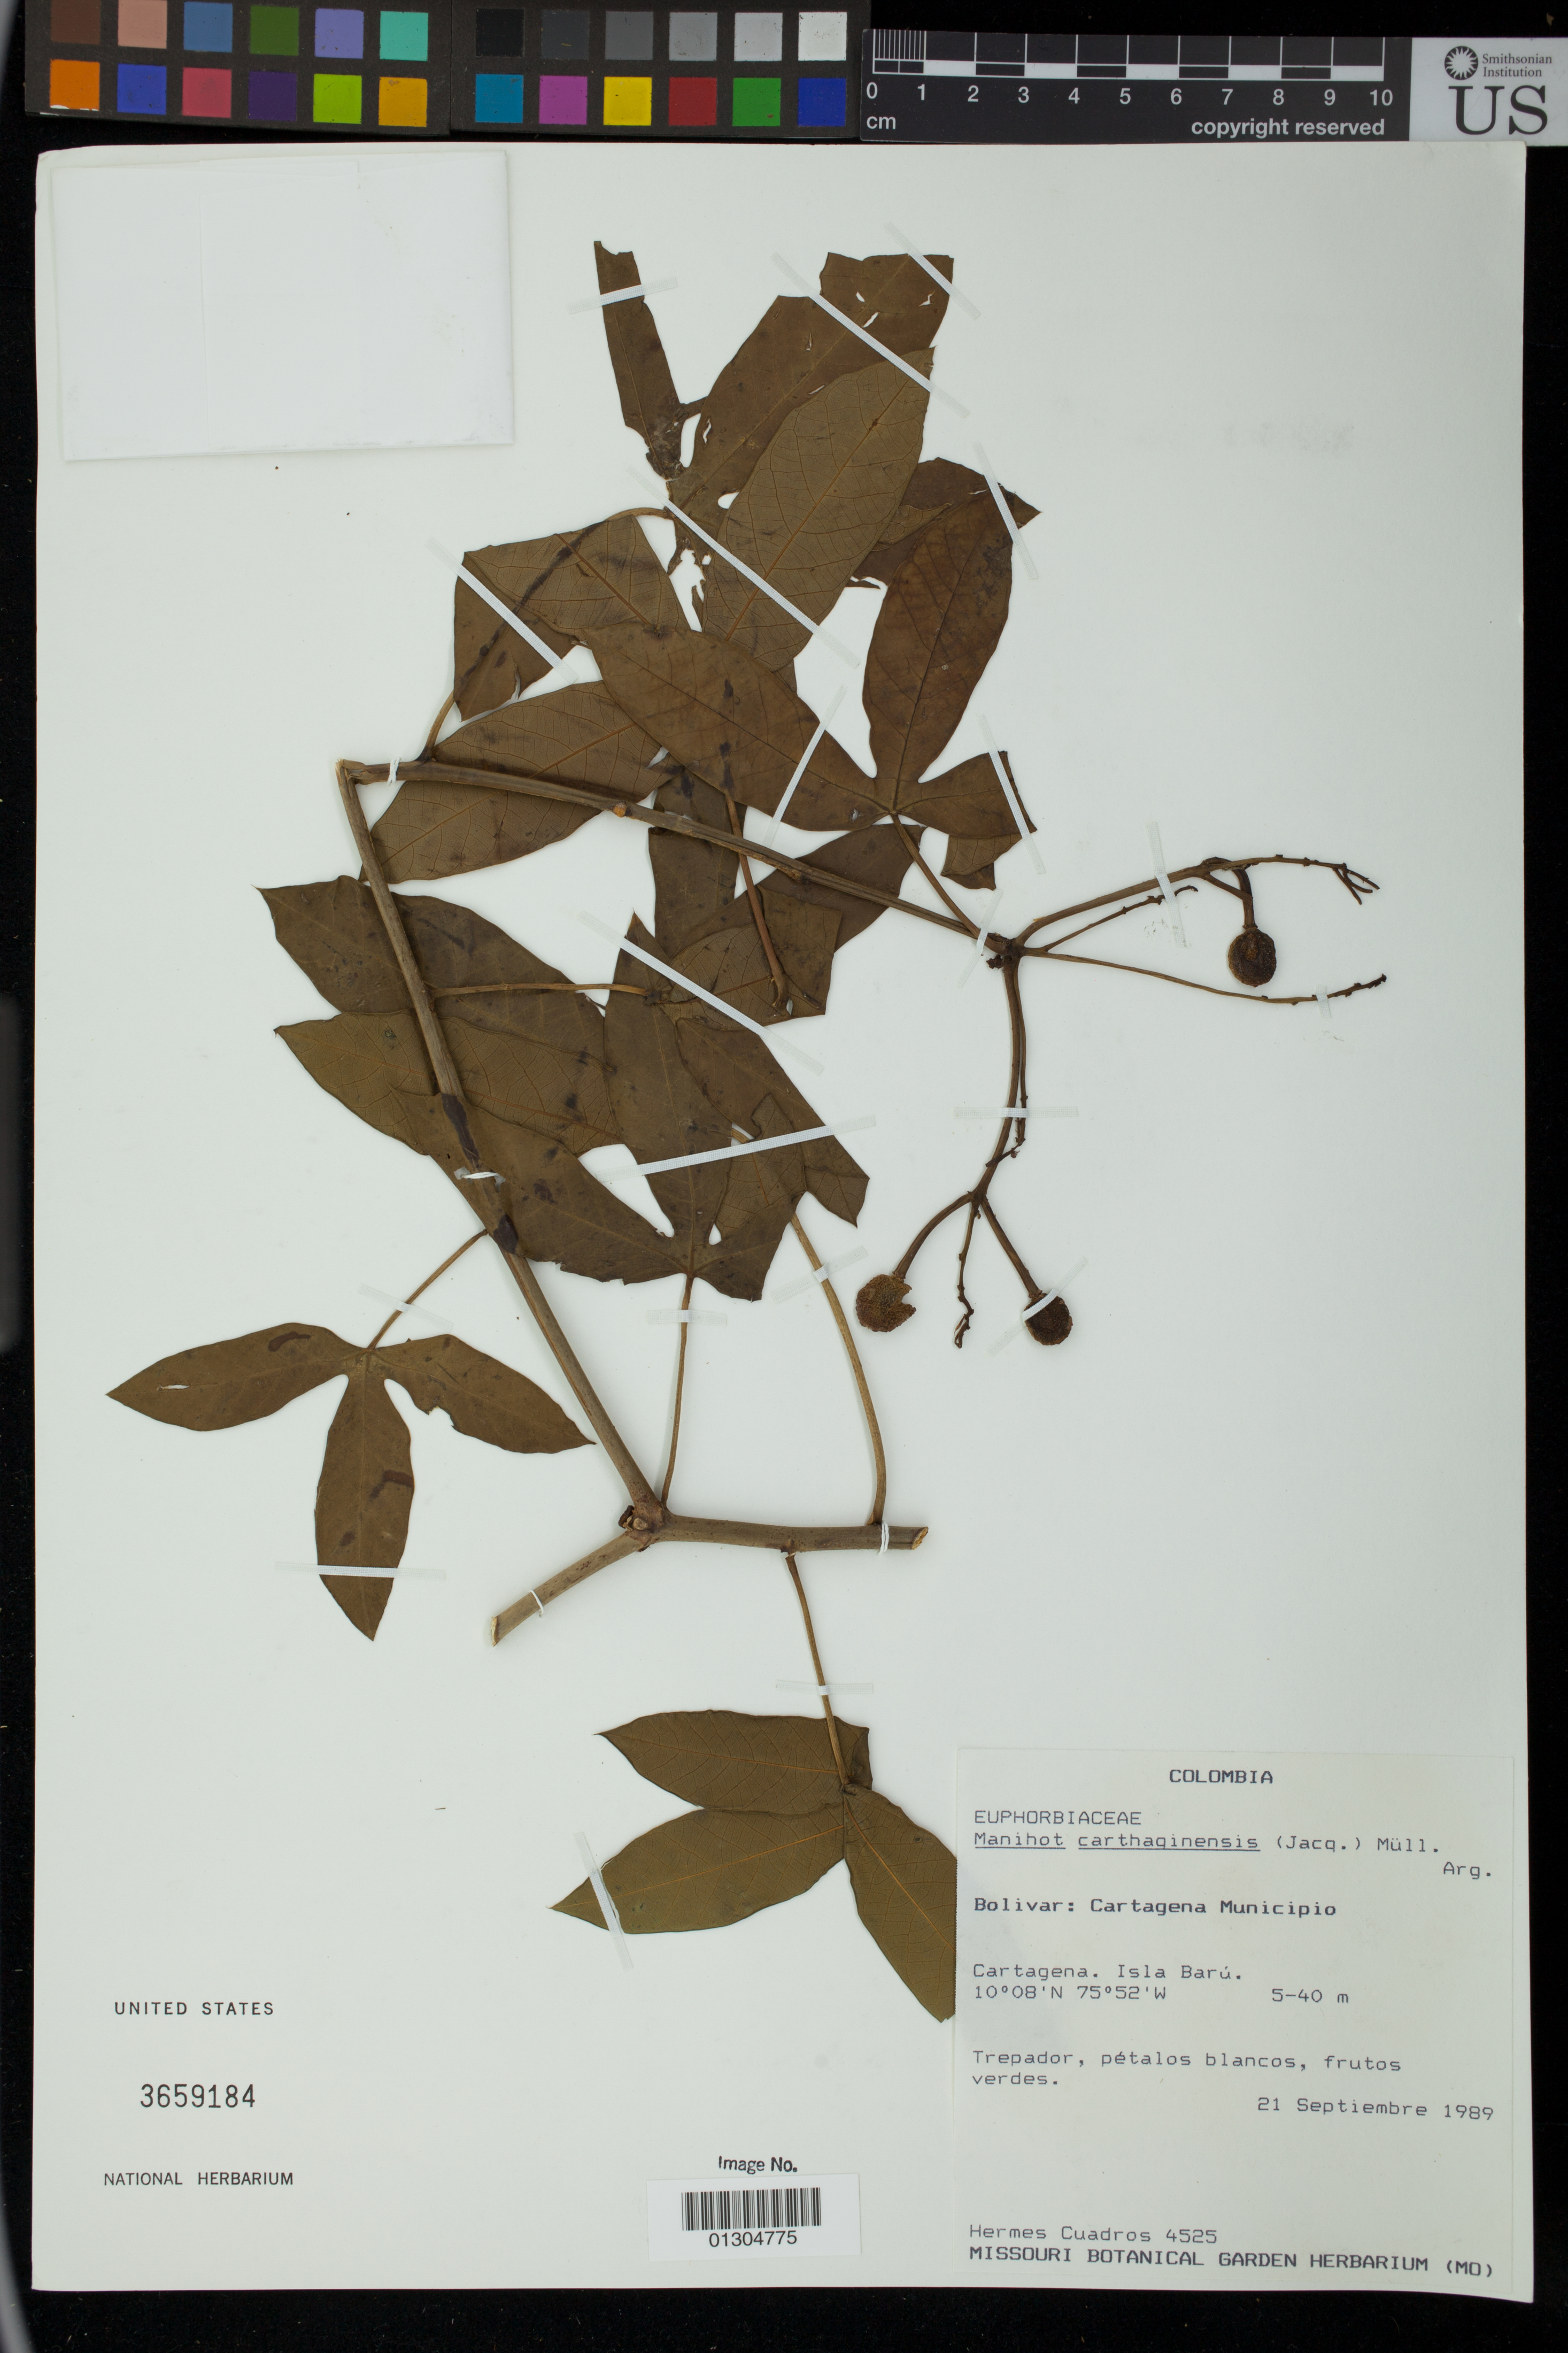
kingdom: Plantae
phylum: Tracheophyta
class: Magnoliopsida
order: Malpighiales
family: Euphorbiaceae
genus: Manihot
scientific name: Manihot carthagenensis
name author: (Jacq.) Müll. Arg.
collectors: H. Cuadros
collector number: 4525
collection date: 1989-09-21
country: Colombia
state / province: Bolivar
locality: Cartagena Municipio, Isla Baru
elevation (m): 5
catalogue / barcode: US 3659184